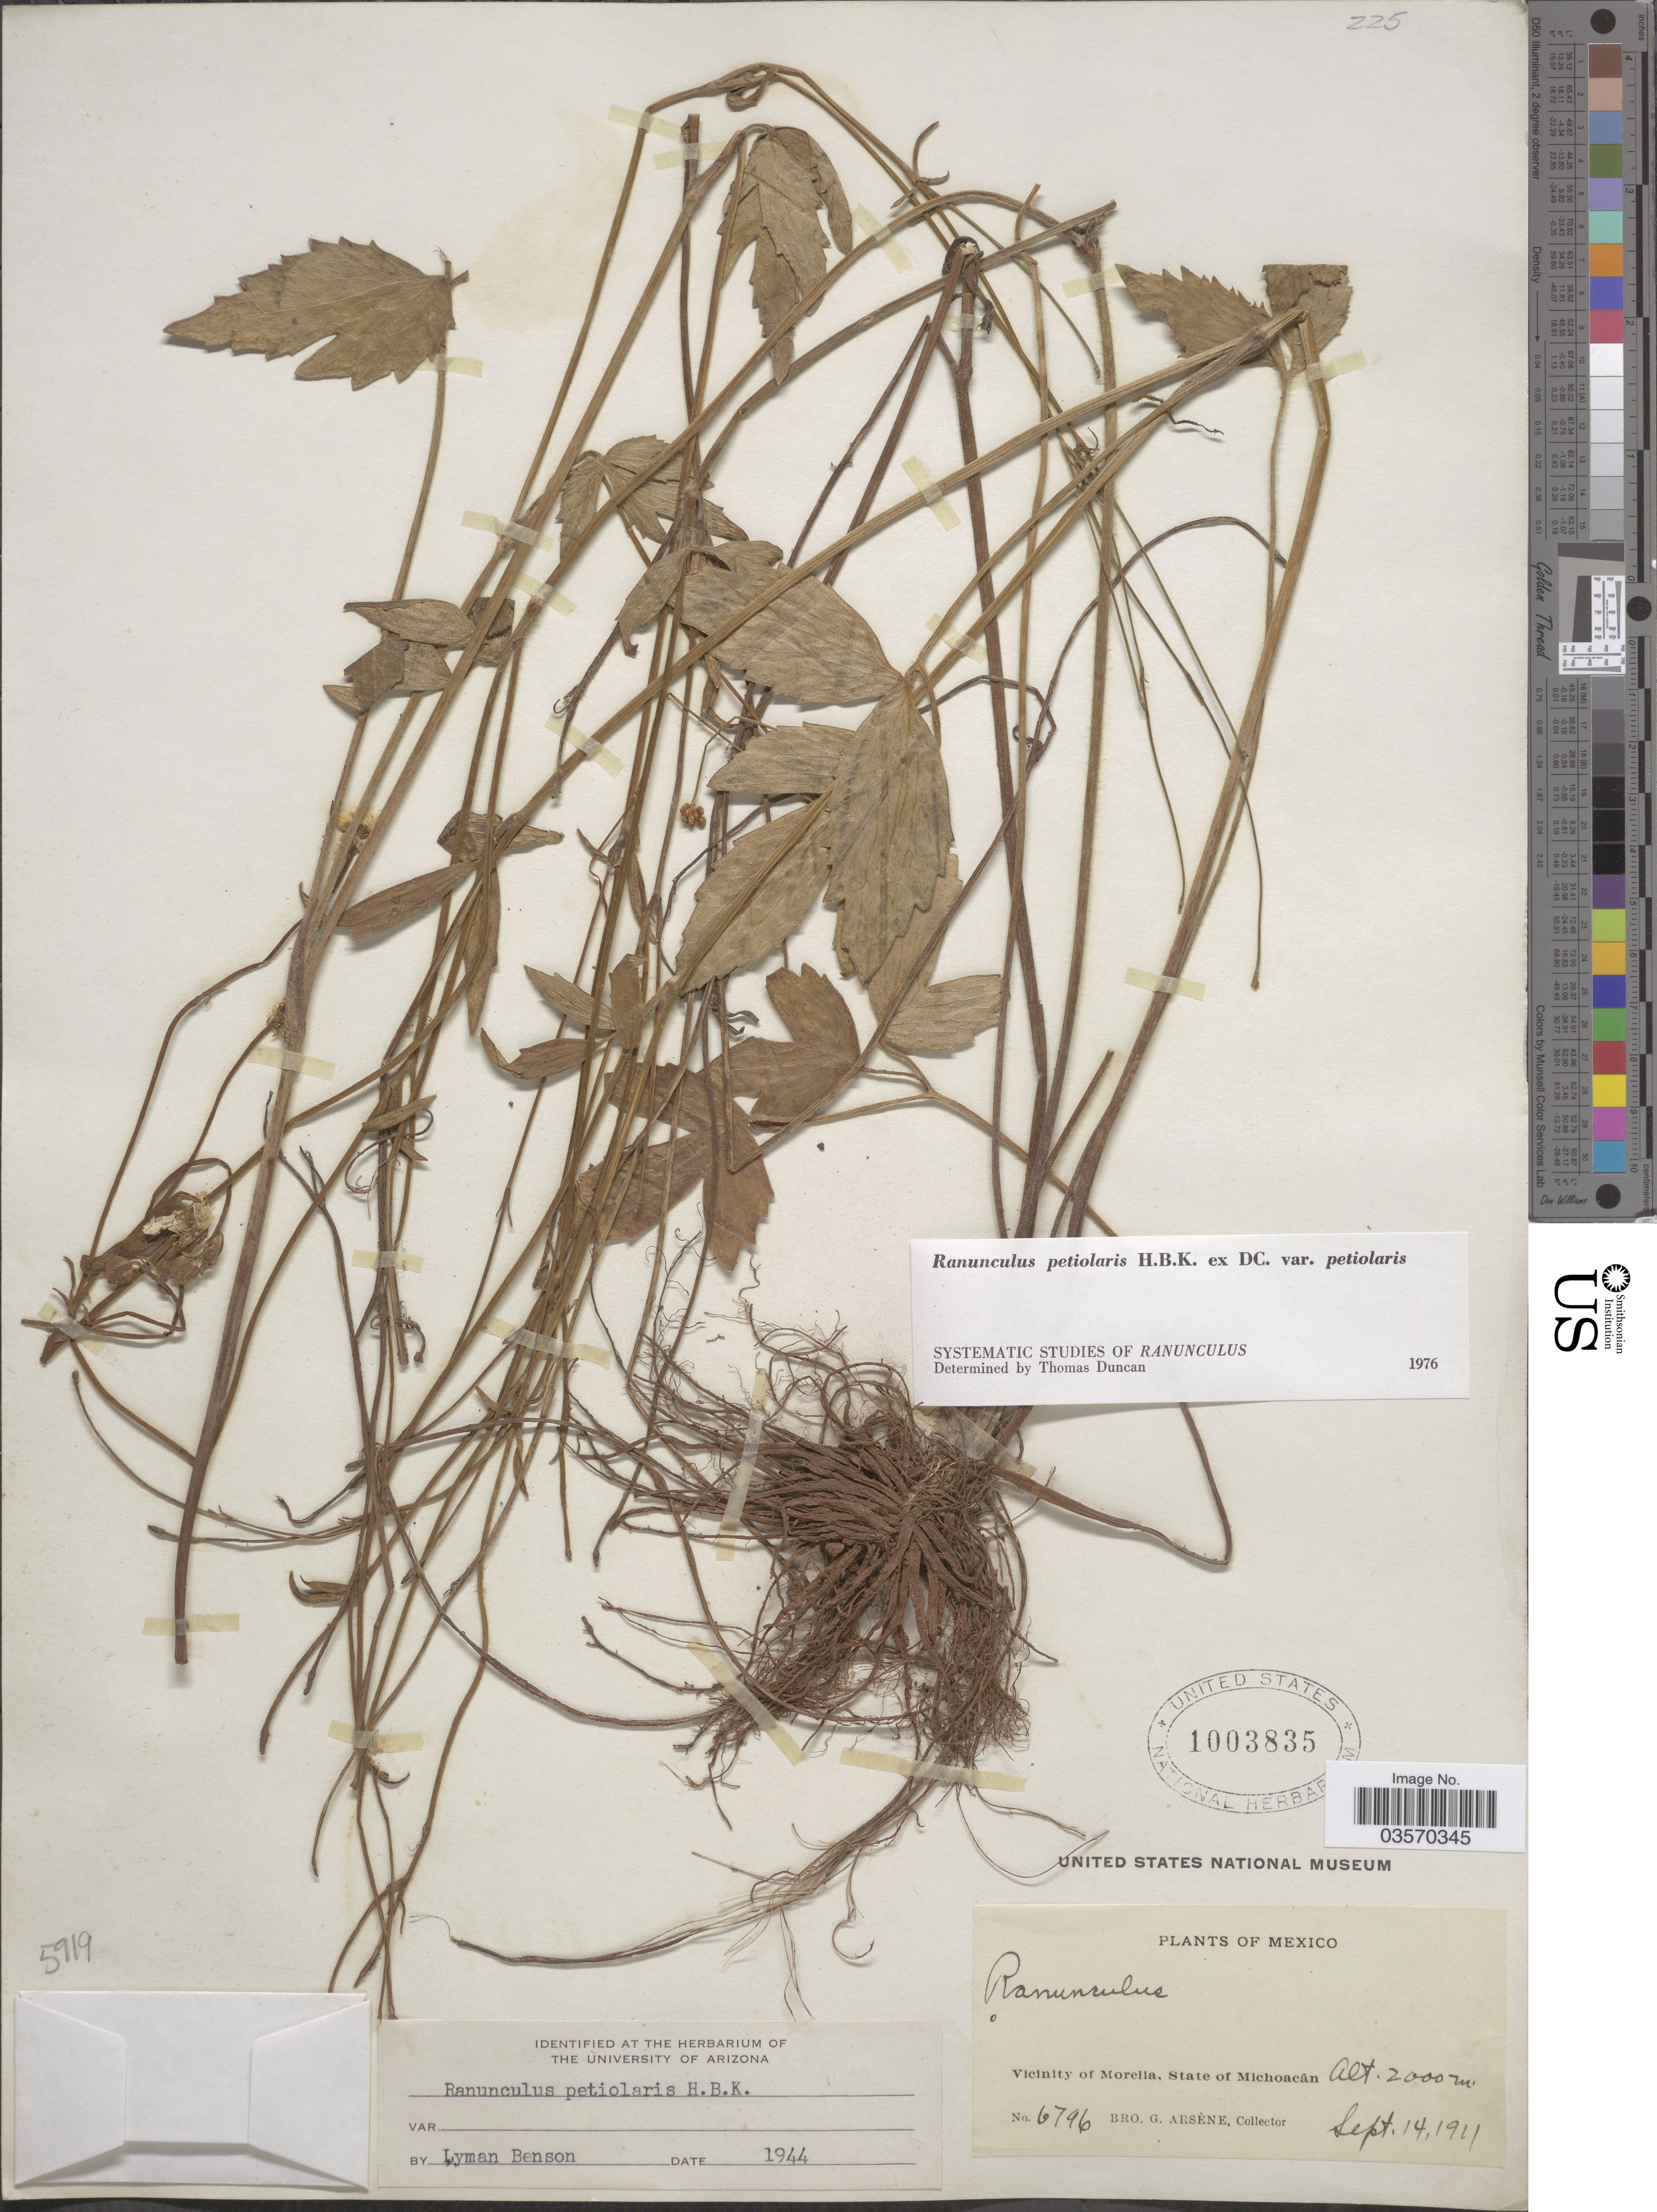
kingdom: Plantae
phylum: Tracheophyta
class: Magnoliopsida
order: Ranunculales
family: Ranunculaceae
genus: Ranunculus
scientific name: Ranunculus petiolaris var. petiolaris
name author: Kunth ex DC.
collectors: Bro. G. Arsène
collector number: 6796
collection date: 1911-09-14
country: Mexico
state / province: Michoacán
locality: Vicinity of Morelia.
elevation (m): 2000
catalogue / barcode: US 1003835